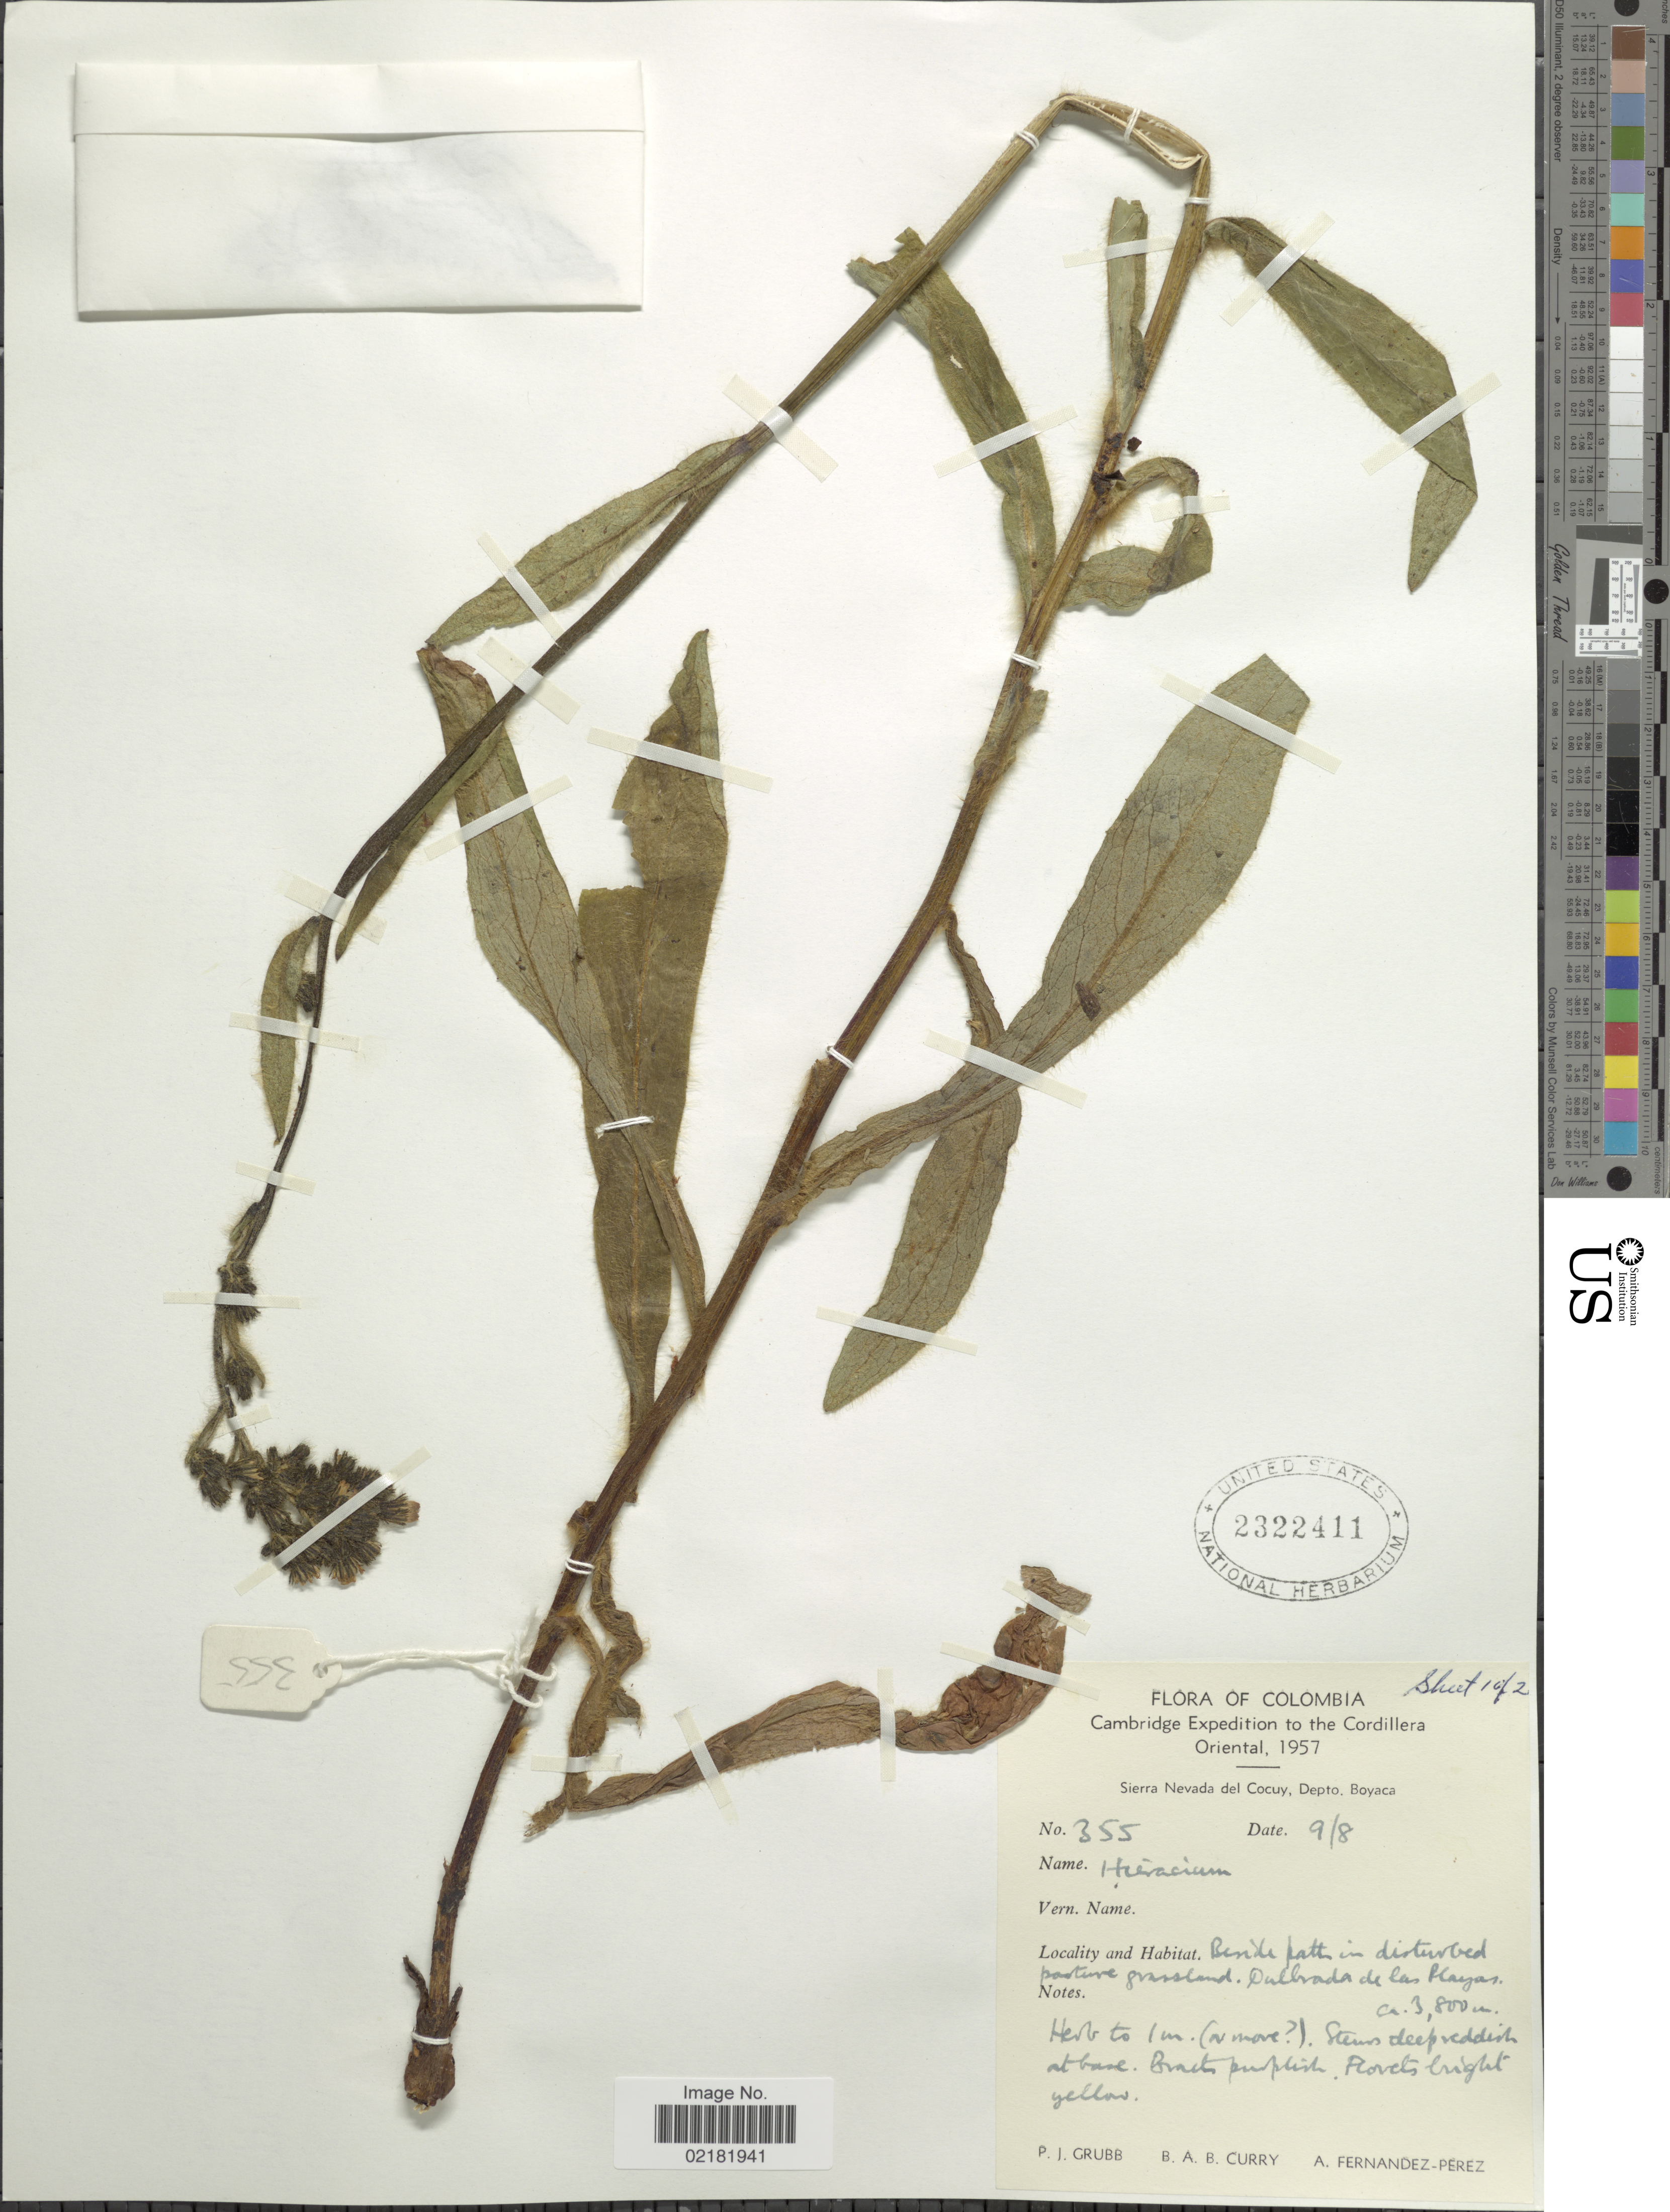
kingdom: Plantae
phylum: Tracheophyta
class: Magnoliopsida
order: Asterales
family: Asteraceae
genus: Hieracium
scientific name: Hieracium repandulare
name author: Druce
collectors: P. J. Grubb, B. A. B. Curry & A. Fernández-Pérez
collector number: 355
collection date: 1957-08-09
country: Colombia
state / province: Boyacá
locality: Cordillera Oriental, Sierra Nevada del Cocuy, beside path in disturbed pasture grassland, Quebrada de las Playas.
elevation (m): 3800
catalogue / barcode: US 2322411